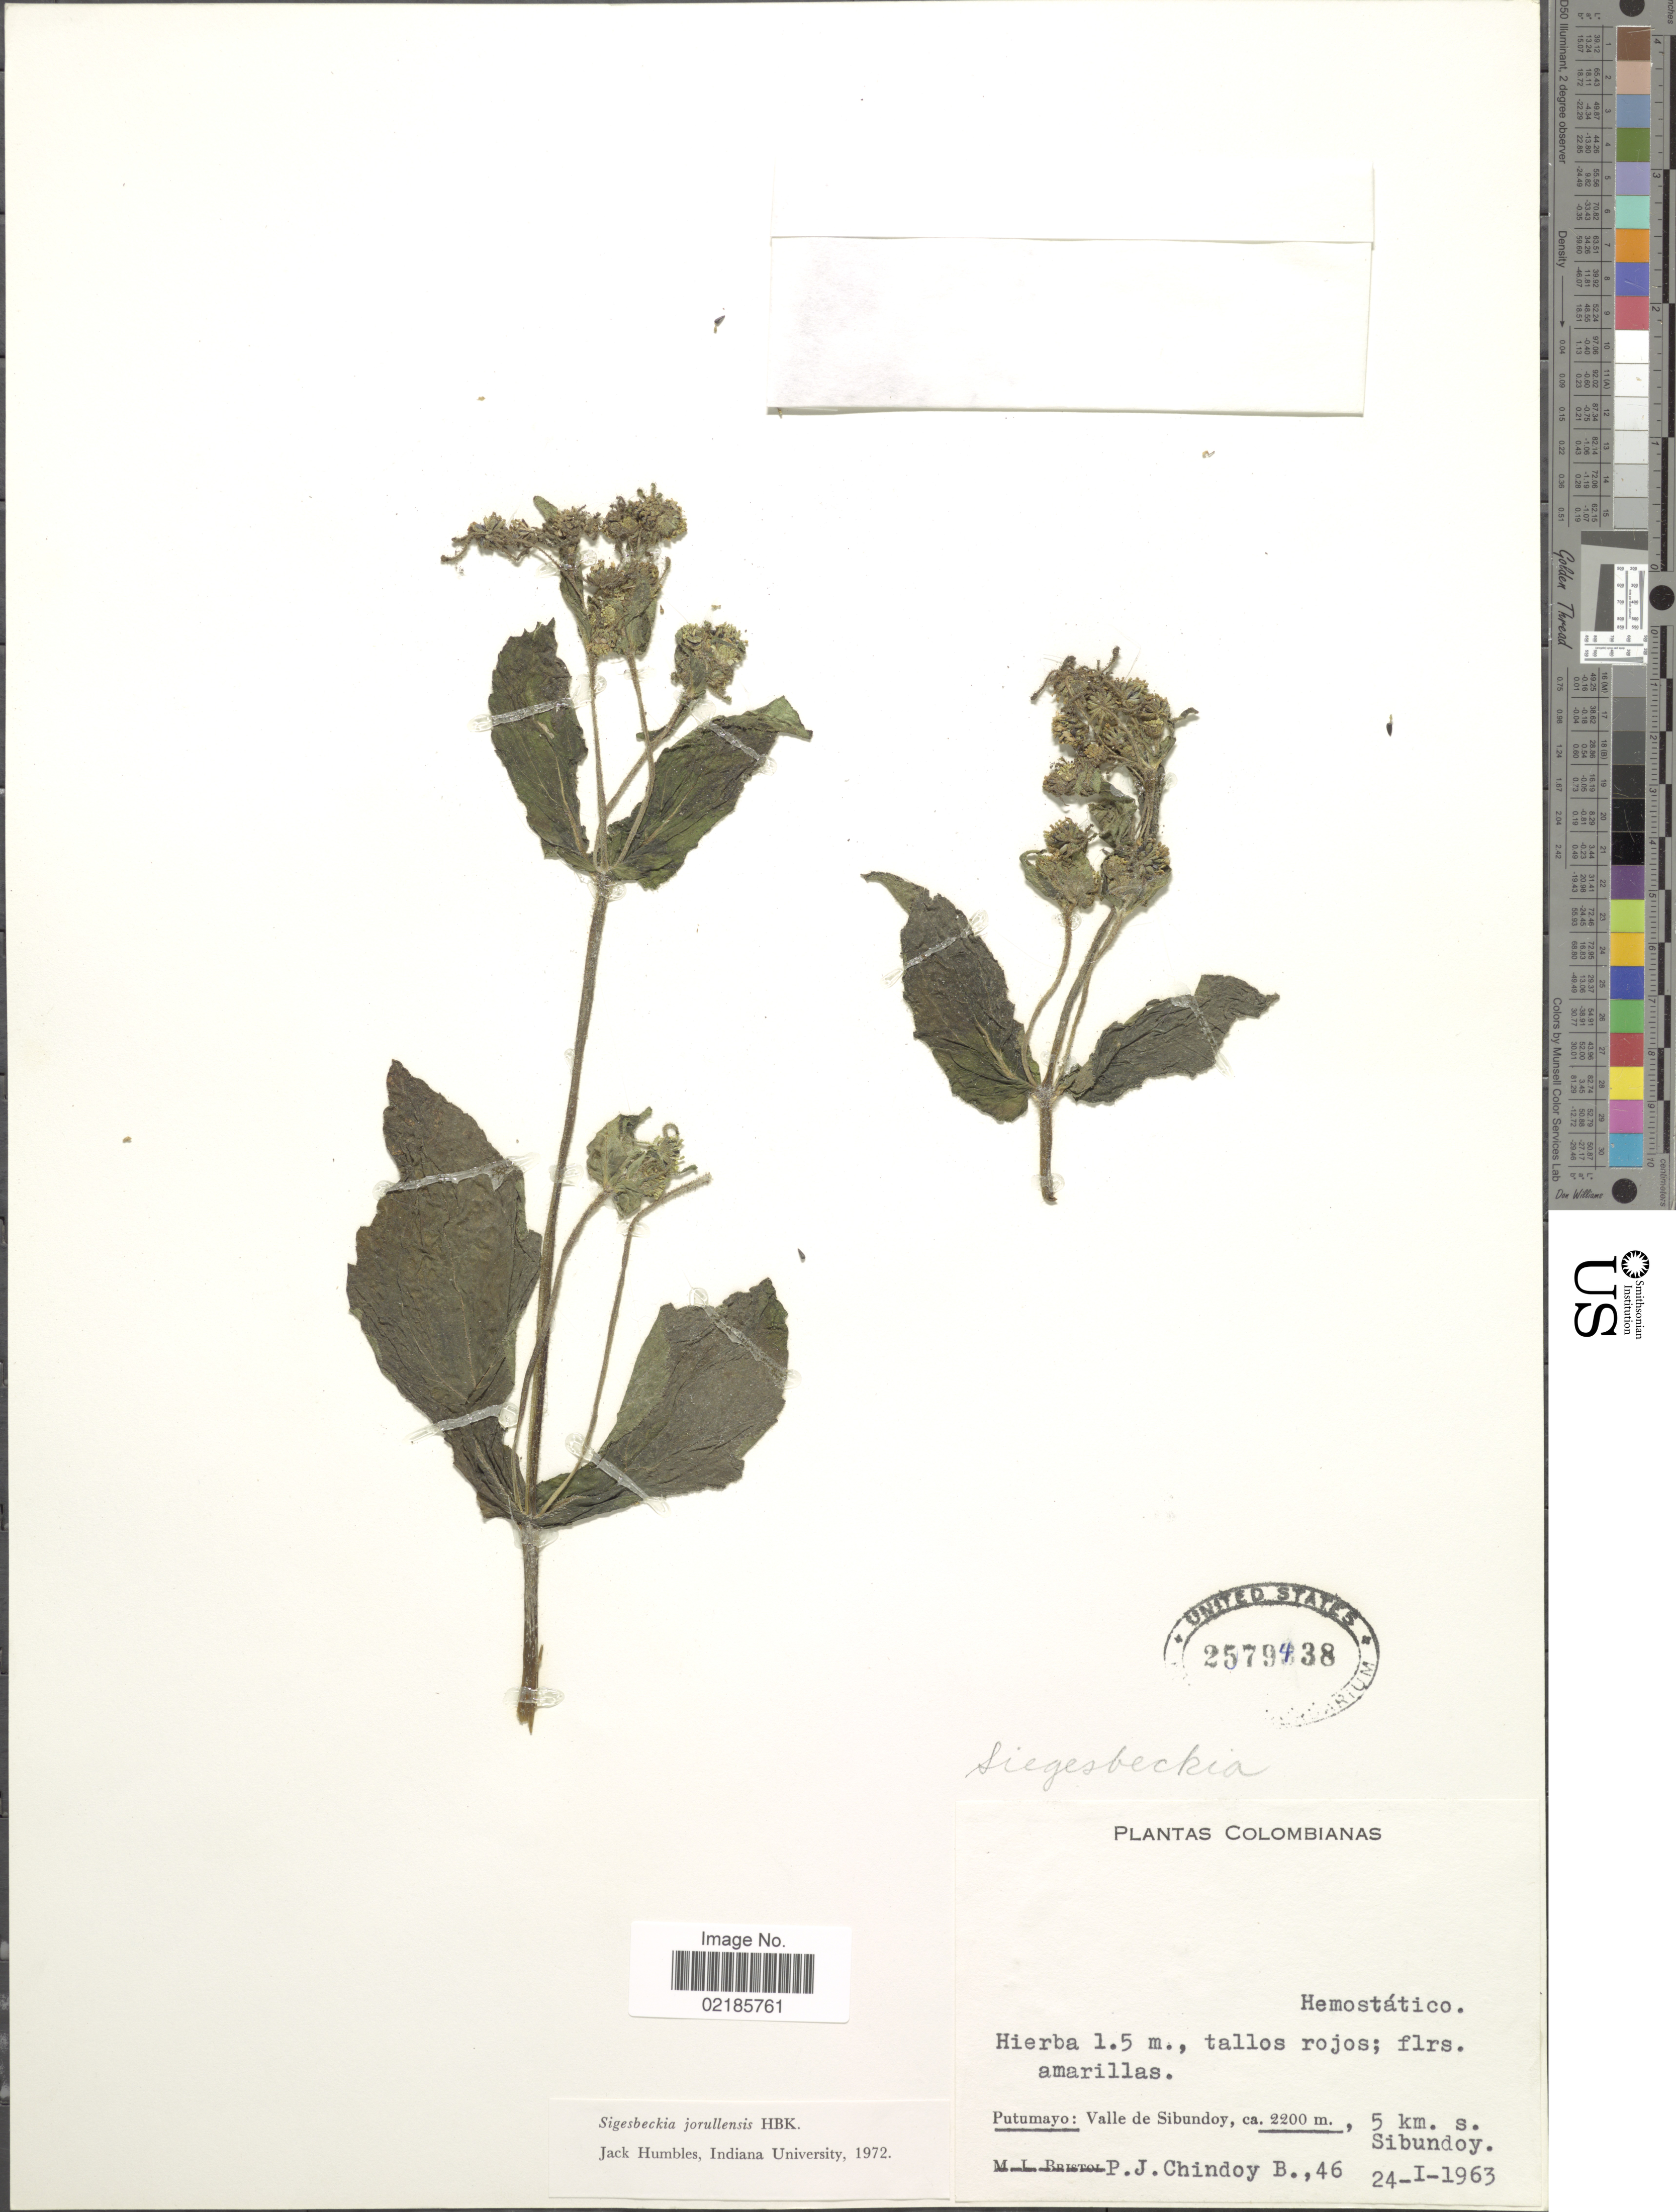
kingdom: Plantae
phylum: Tracheophyta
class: Magnoliopsida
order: Asterales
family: Asteraceae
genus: Sigesbeckia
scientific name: Sigesbeckia jorullensis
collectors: P. Chindoy B.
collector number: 46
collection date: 1963-01-24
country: Colombia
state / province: Putumayo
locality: Valle de Sibundoy, 5 km. s. Sibundoy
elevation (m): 2200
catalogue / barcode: US 2579438